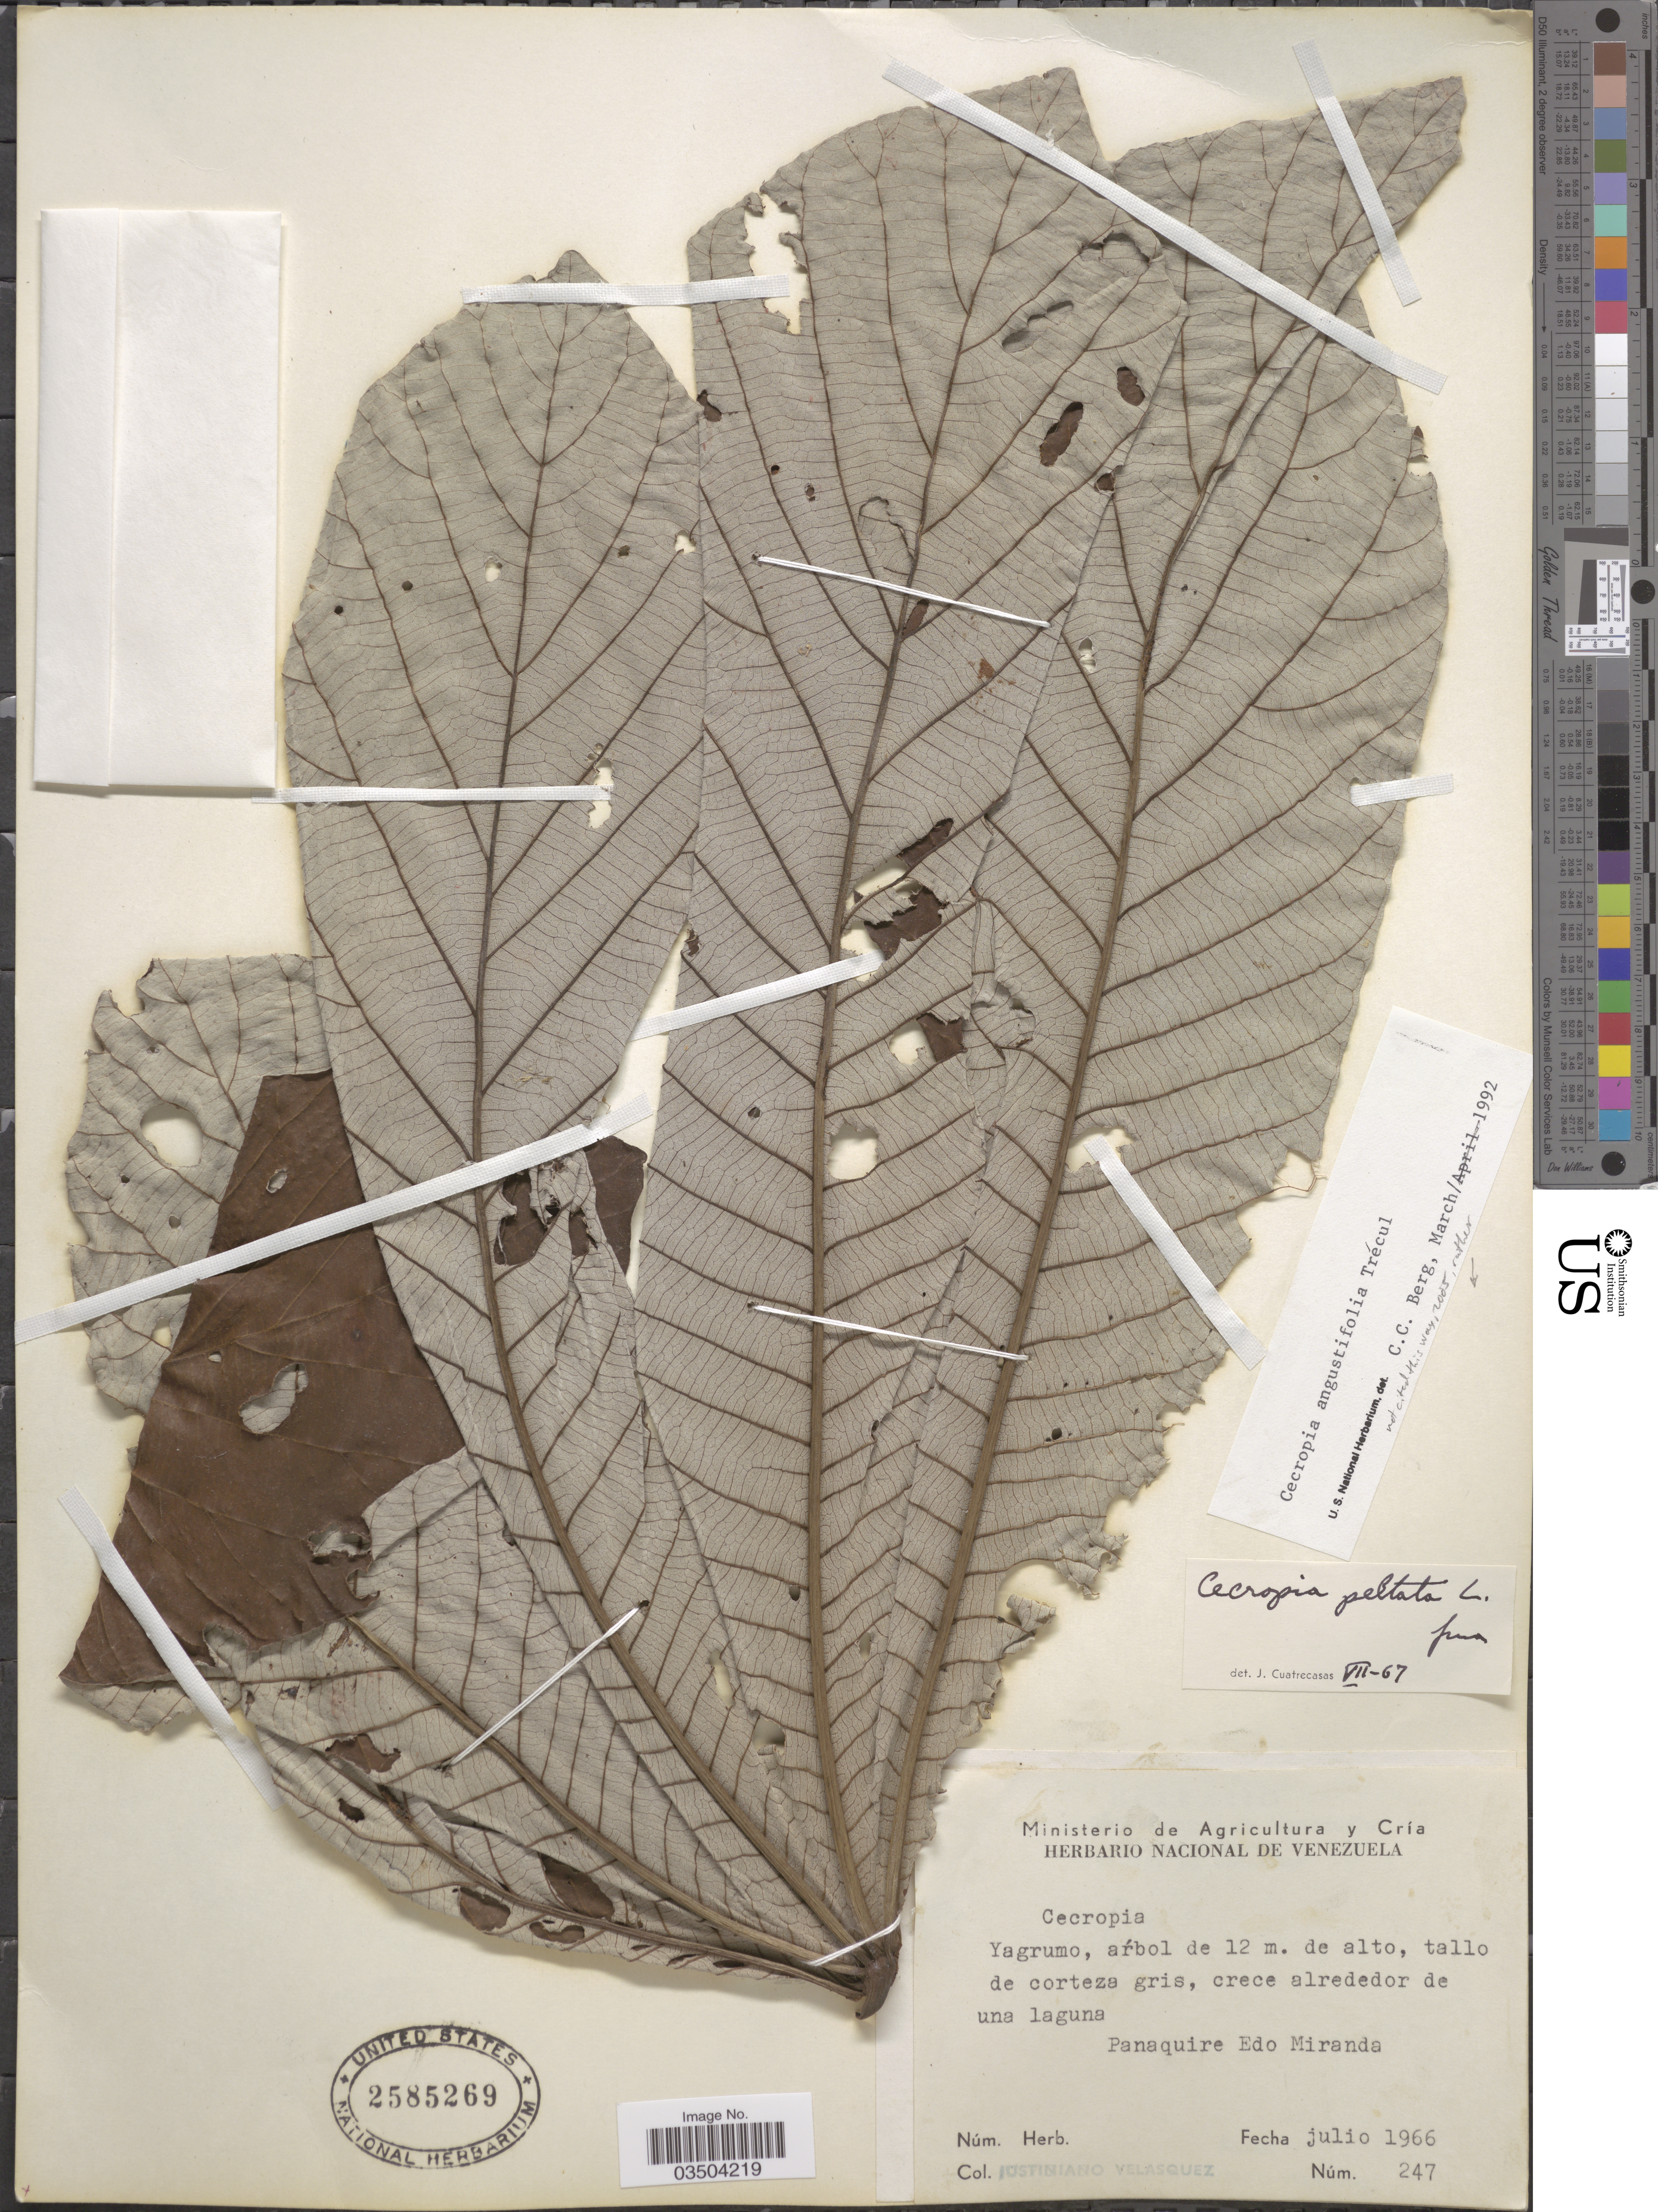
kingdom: Plantae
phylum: Tracheophyta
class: Magnoliopsida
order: Rosales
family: Urticaceae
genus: Cecropia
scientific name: Cecropia angustifolia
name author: Trécul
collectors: J. Velasquez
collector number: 247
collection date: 1966-07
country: Venezuela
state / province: Miranda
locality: Crece alrededor de una laguna Panaquire Edo Miranda.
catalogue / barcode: US 2585269